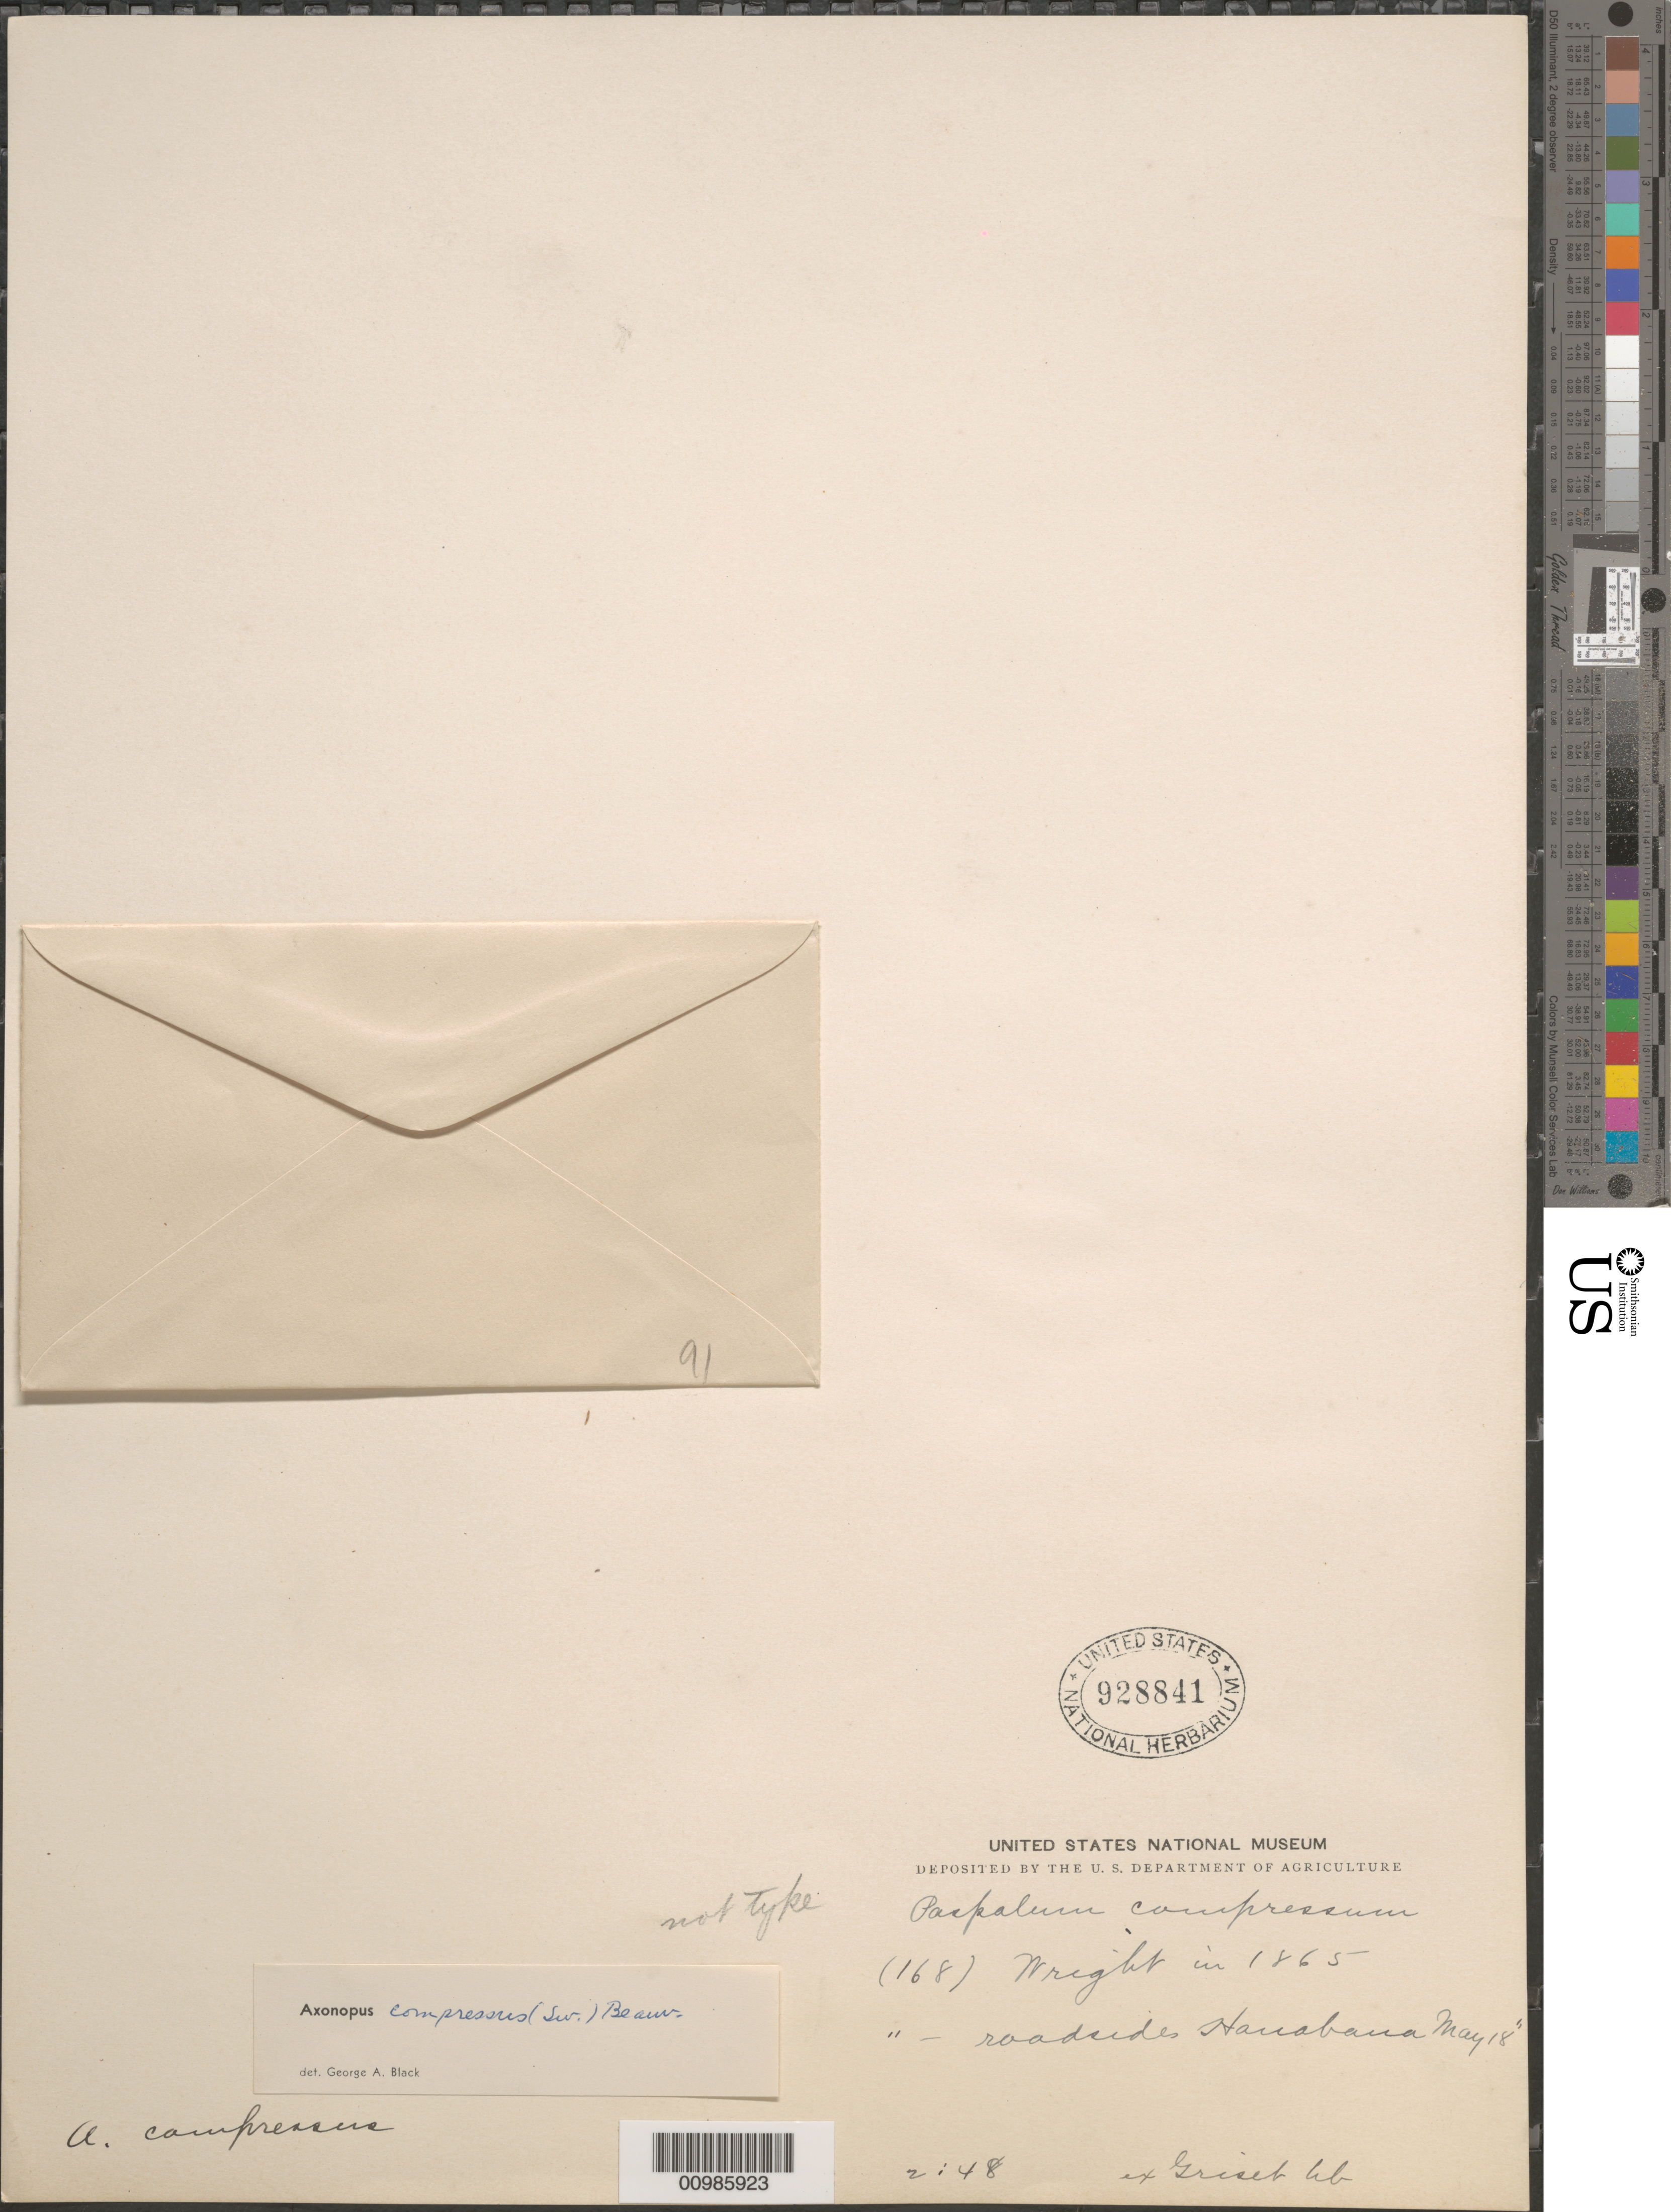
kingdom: Plantae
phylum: Tracheophyta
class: Liliopsida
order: Poales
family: Poaceae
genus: Axonopus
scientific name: Axonopus compressus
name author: (Sw.) P. Beauv.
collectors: C. Wright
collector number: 168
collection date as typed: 1865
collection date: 1865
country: Cuba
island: Cuba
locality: Hanabana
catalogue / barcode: US 928841